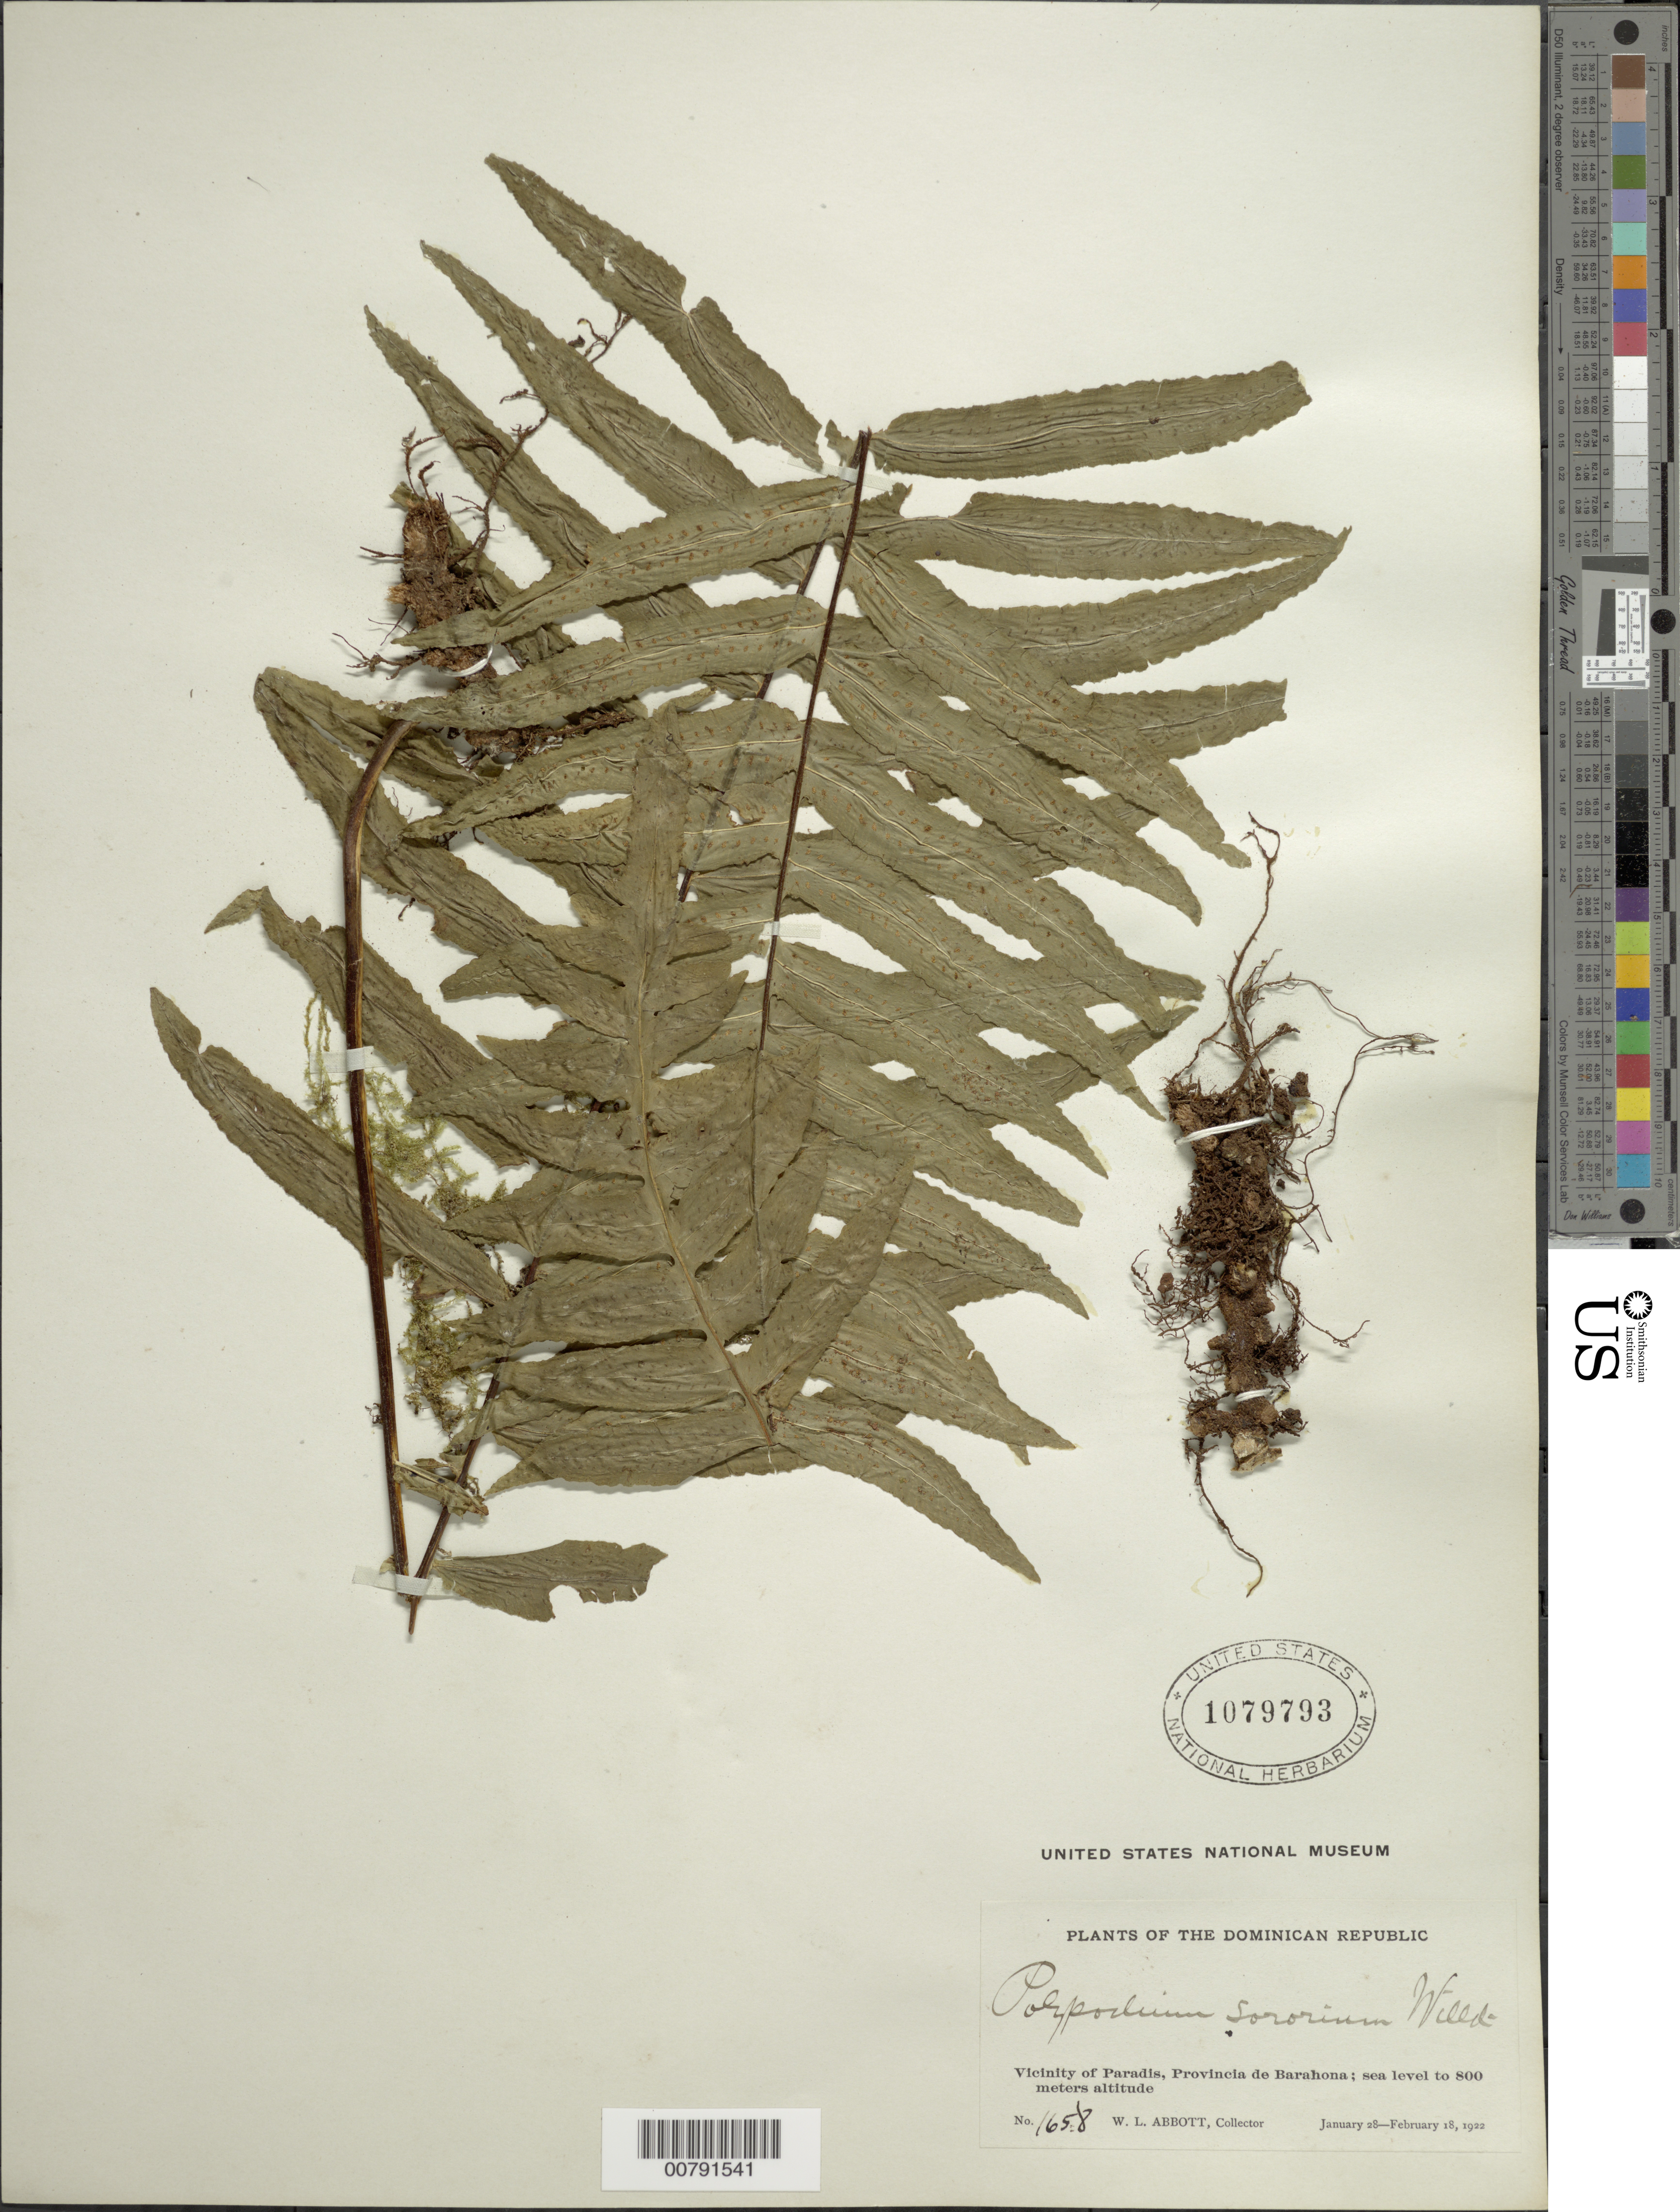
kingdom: Plantae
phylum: Tracheophyta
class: Polypodiopsida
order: Polypodiales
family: Polypodiaceae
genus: Polypodium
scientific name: Polypodium dulce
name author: Poir.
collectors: W. L. Abbott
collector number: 1658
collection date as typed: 28 Feb 1933 to 18 Feb 1933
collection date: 1933-02-18/1933-02-28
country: Dominican Republic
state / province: Barahona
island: Hispaniola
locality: Paradis, vicinity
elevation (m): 0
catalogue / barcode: US 1079793